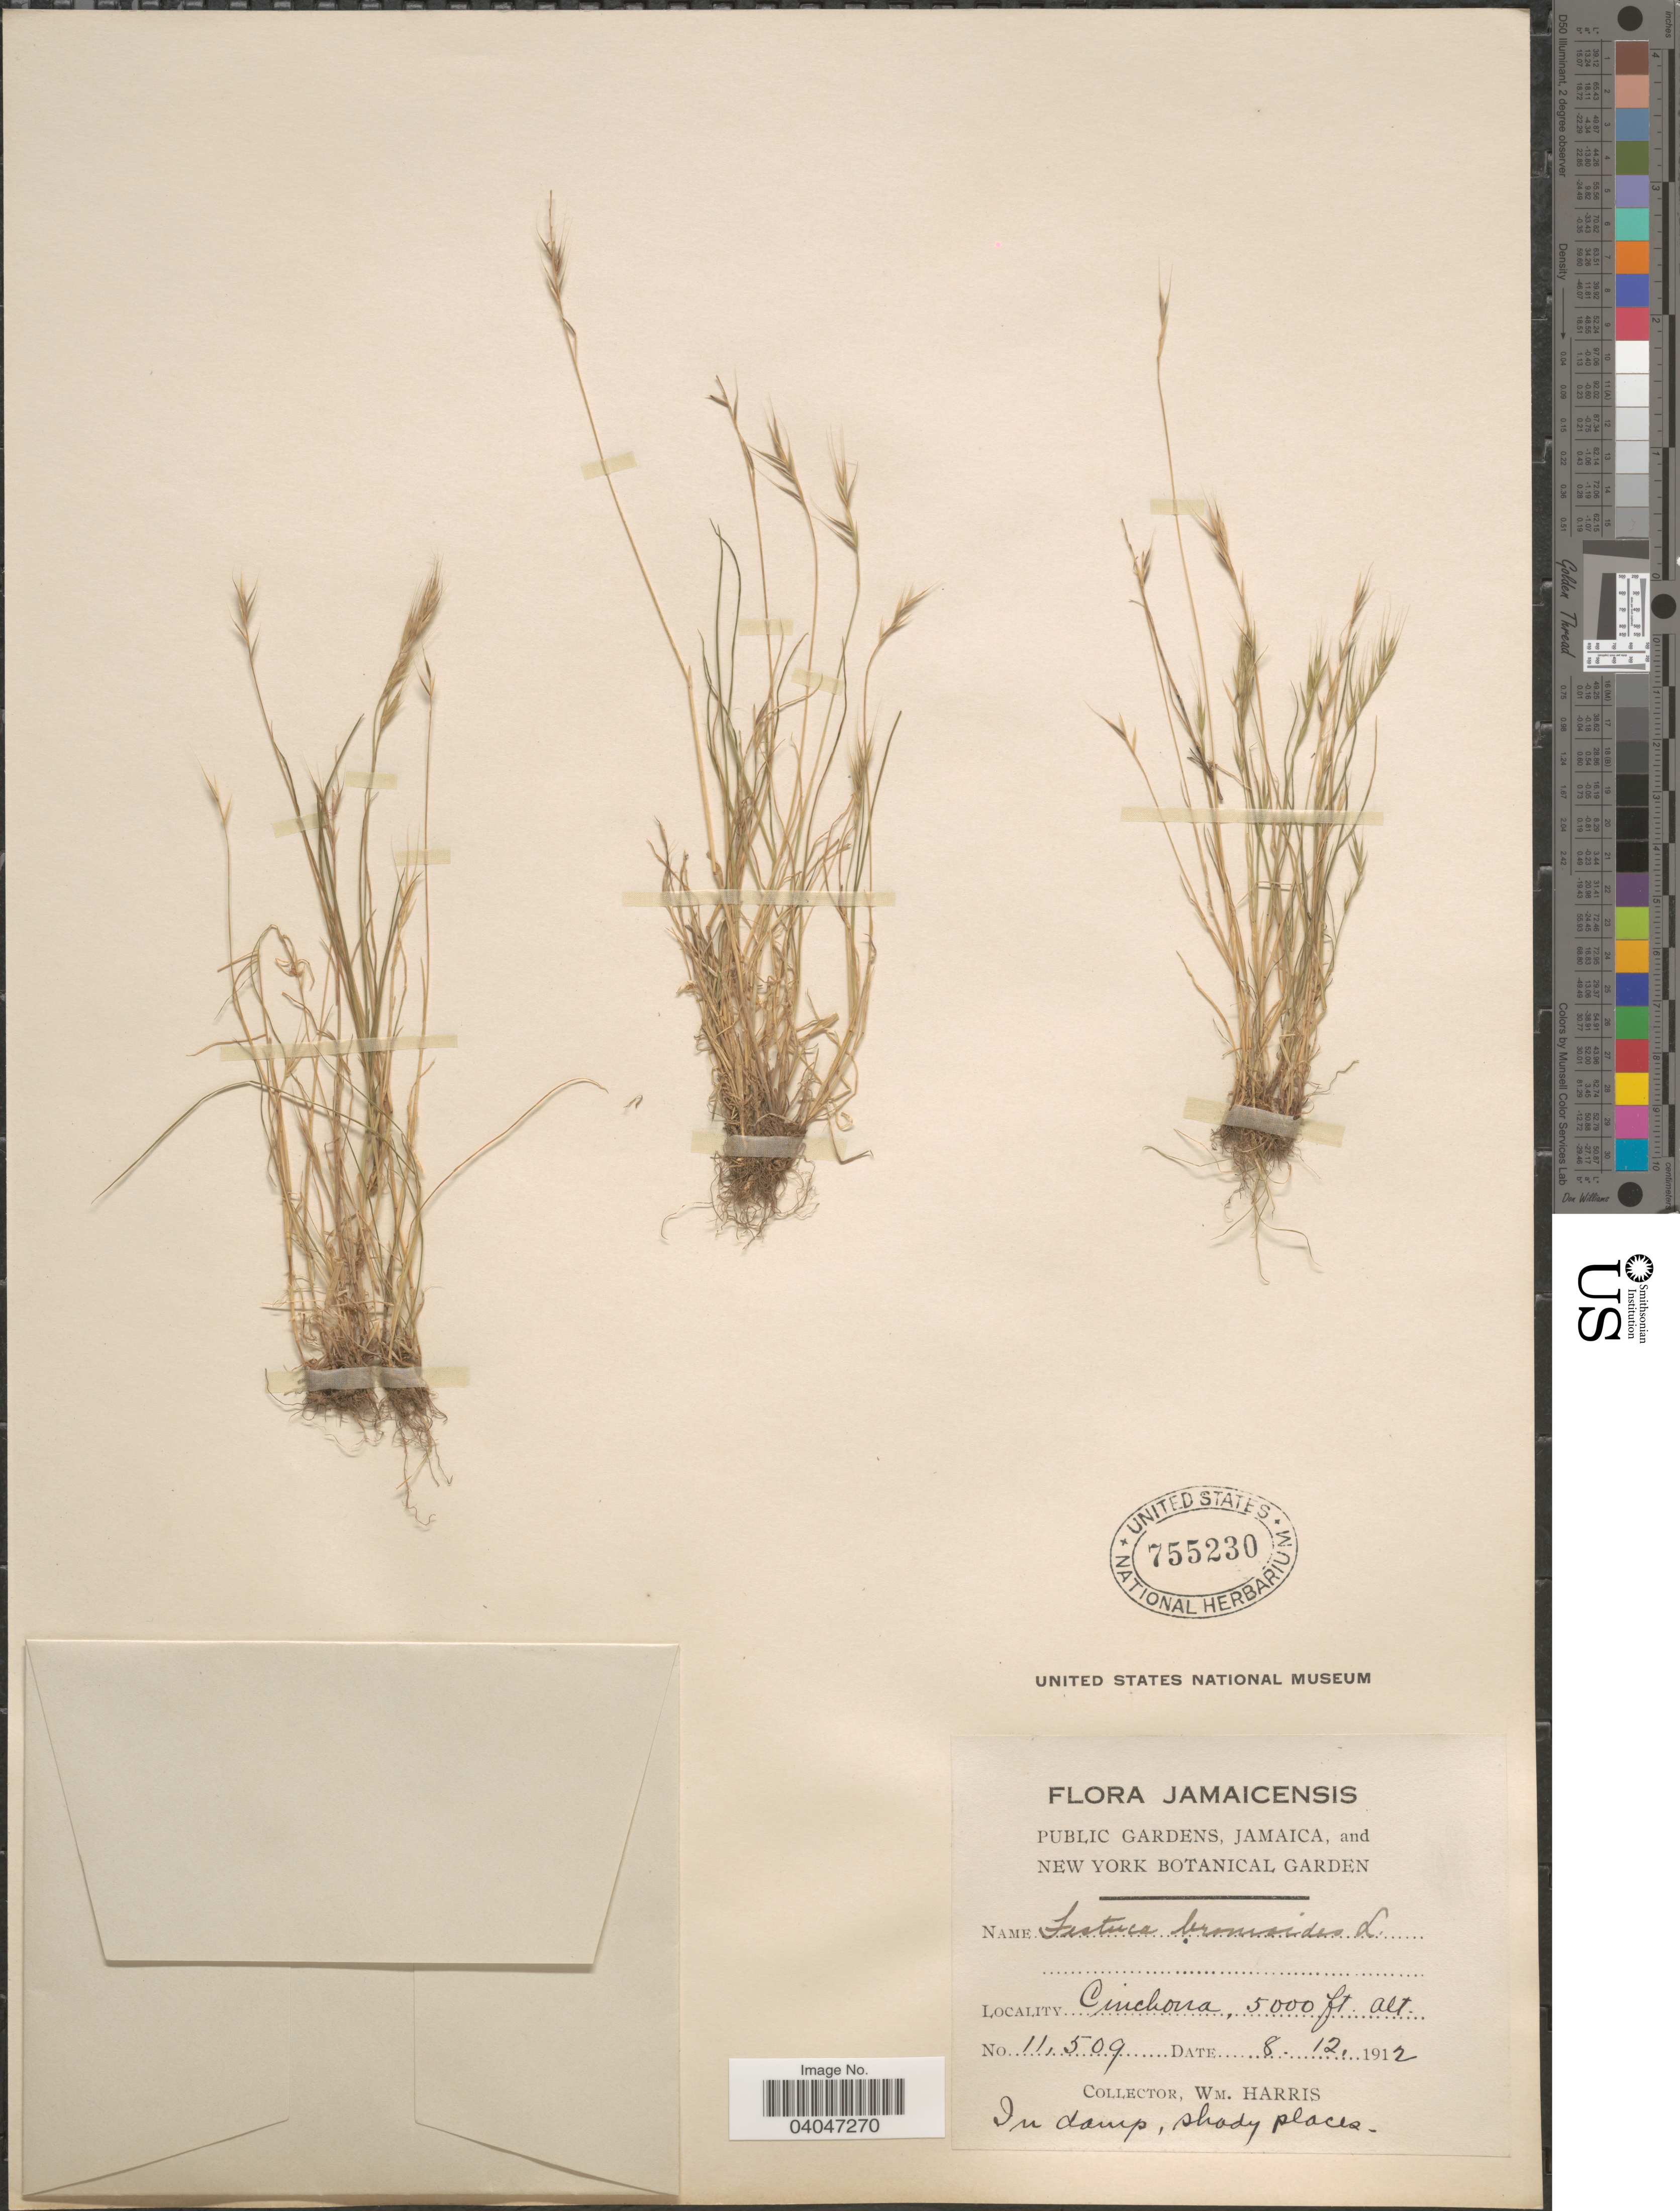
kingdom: Plantae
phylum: Tracheophyta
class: Liliopsida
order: Poales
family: Poaceae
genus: Festuca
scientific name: Festuca bromoides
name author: L.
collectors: W. H. Harris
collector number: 11509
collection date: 1912-12-08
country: Jamaica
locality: Cinchona.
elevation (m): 1524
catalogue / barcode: US 755230